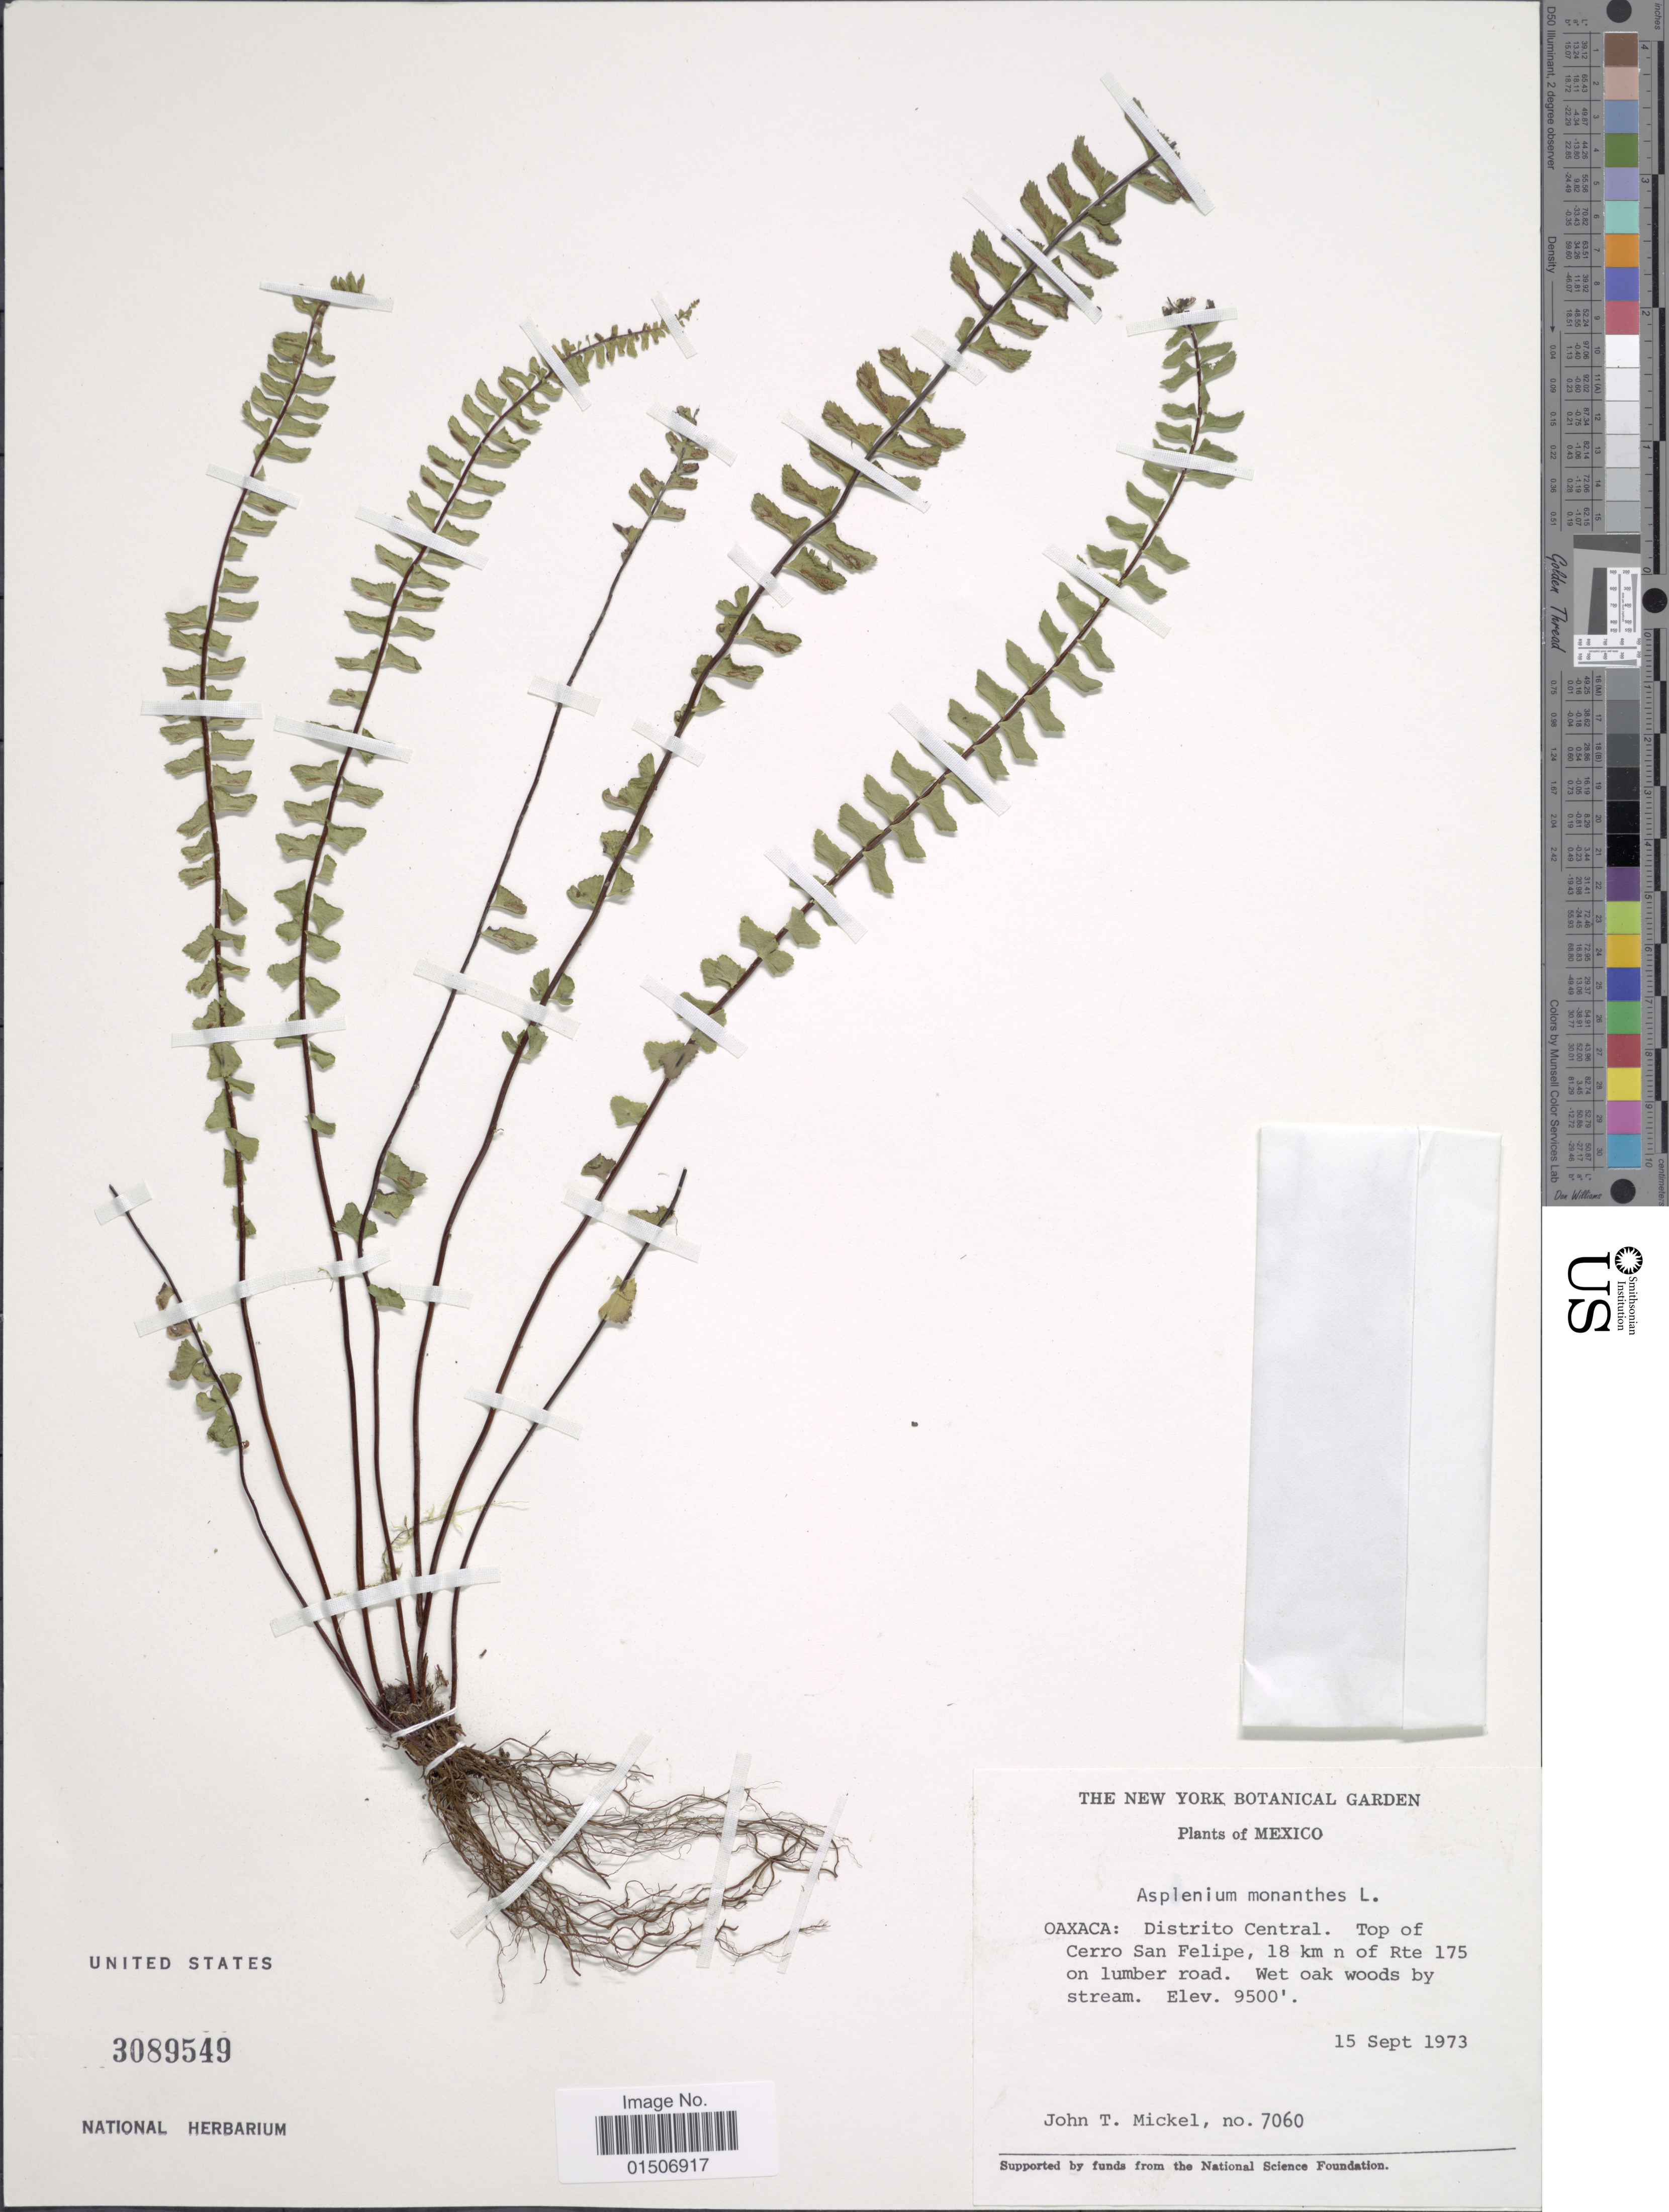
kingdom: Plantae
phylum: Tracheophyta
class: Polypodiopsida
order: Polypodiales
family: Aspleniaceae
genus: Asplenium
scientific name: Asplenium monanthes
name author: L.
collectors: J. T. Mickel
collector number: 7060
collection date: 1973-09-15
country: Mexico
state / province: Oaxaca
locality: Distrito Central. Top of Cerro San Felipe, 18 km n of Rte 175 on lumber road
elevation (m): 2896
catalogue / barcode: US 3089549